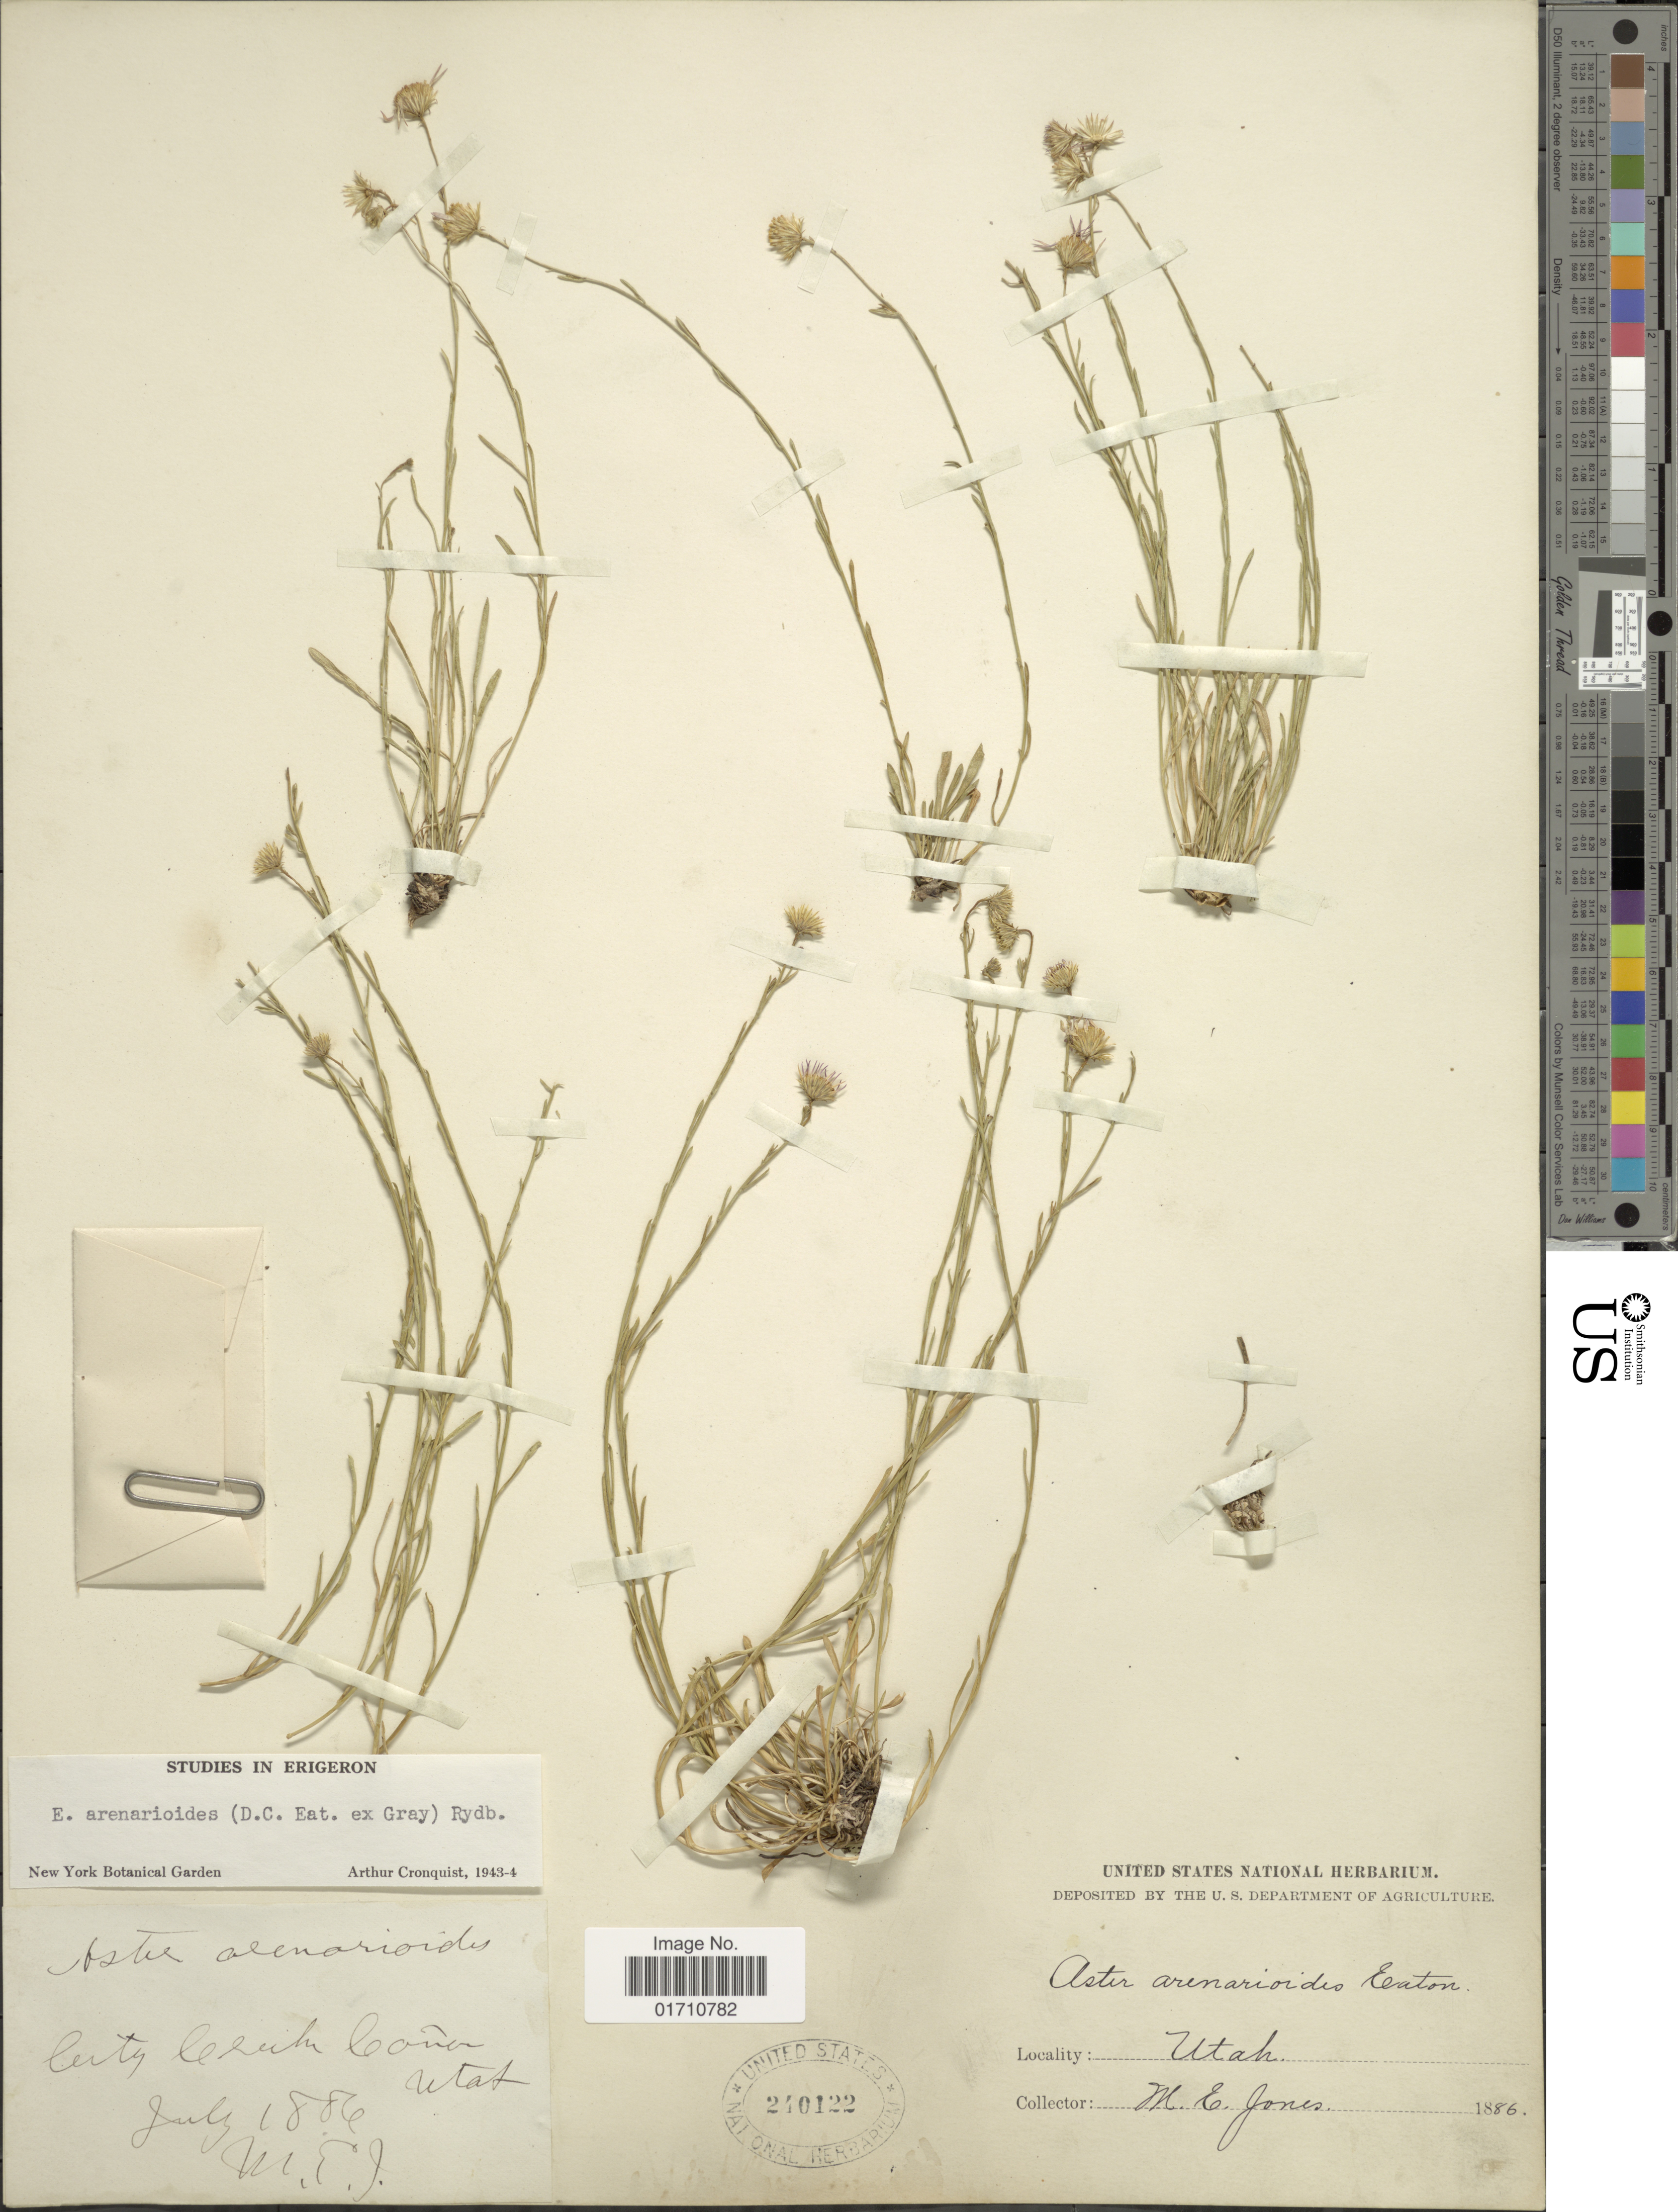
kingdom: Plantae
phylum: Tracheophyta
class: Magnoliopsida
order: Asterales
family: Asteraceae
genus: Erigeron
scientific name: Erigeron arenarioides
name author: (D.C. Eaton) Rydb.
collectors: M. E. Jones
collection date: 1886-07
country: United States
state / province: Utah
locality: City Creek Canon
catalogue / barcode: US 240122